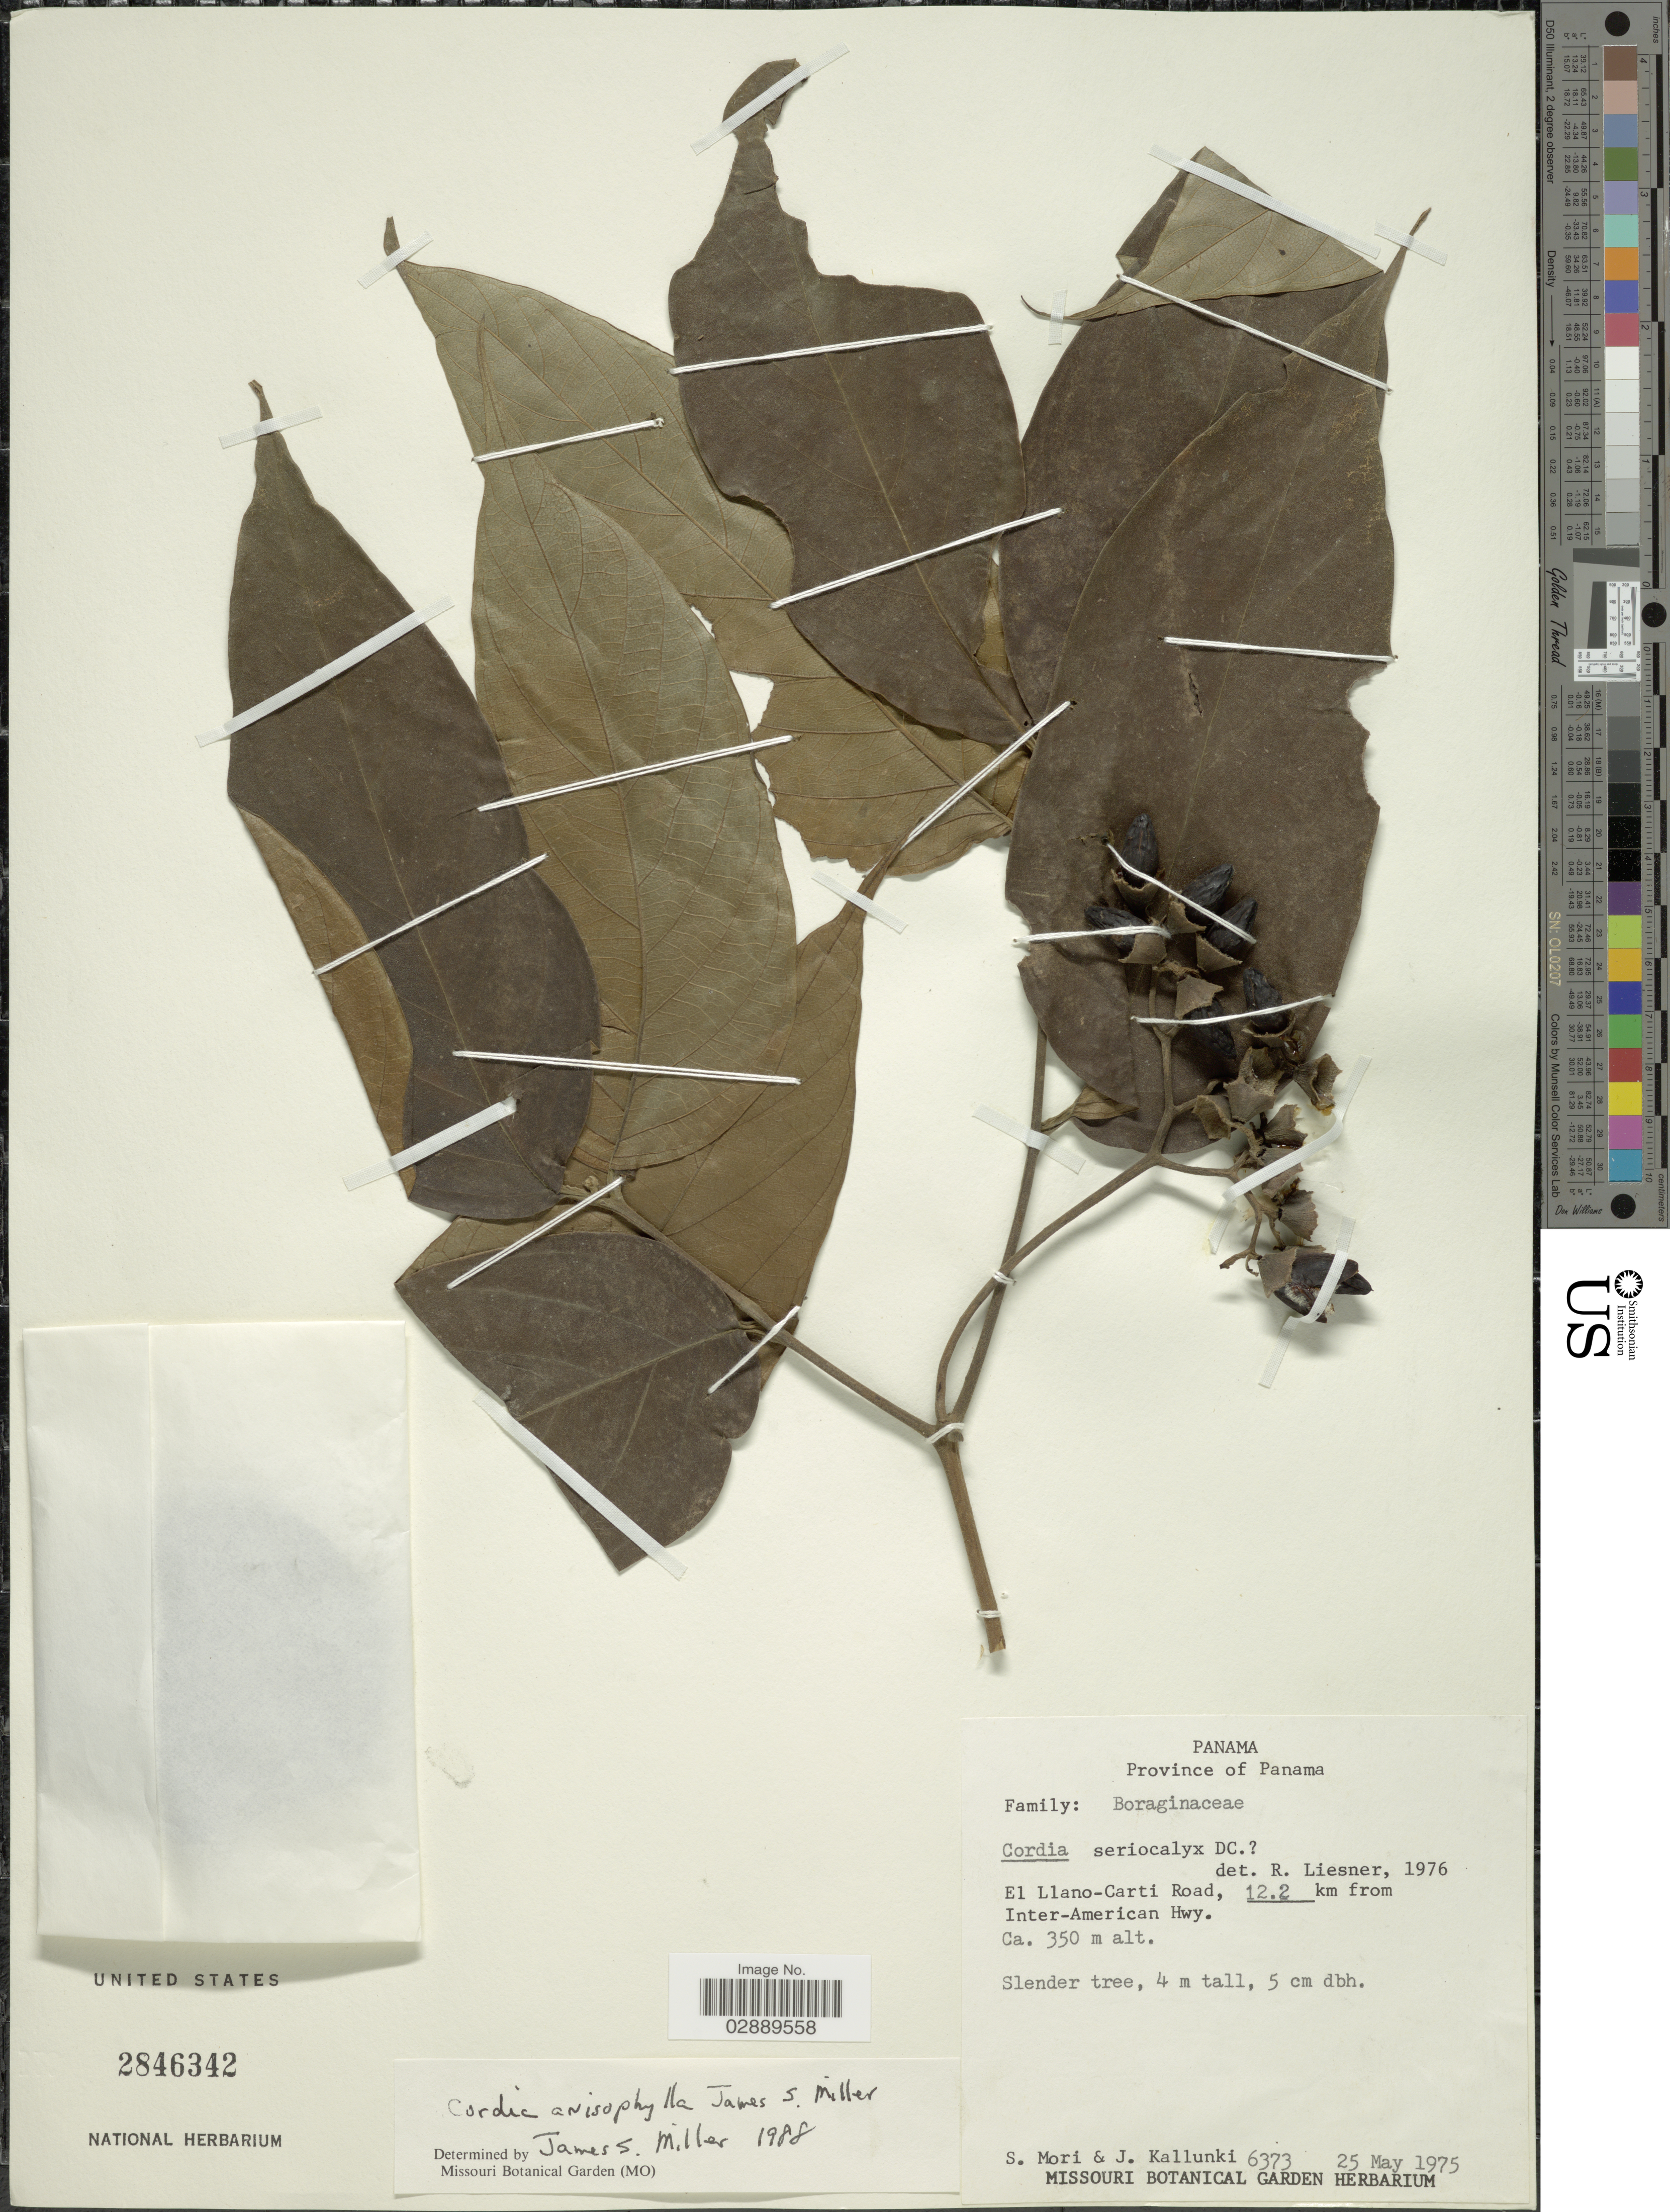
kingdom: Plantae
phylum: Tracheophyta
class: Magnoliopsida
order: Boraginales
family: Cordiaceae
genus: Cordia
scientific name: Cordia anisophylla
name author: J.S. Mill.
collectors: S. Mori & J. Kallunki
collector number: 6373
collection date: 1975-05-25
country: Panama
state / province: Panamá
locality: El Llano-Carti Road, 12.2 km from Inter-American Hwy.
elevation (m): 350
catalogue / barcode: US 2846342